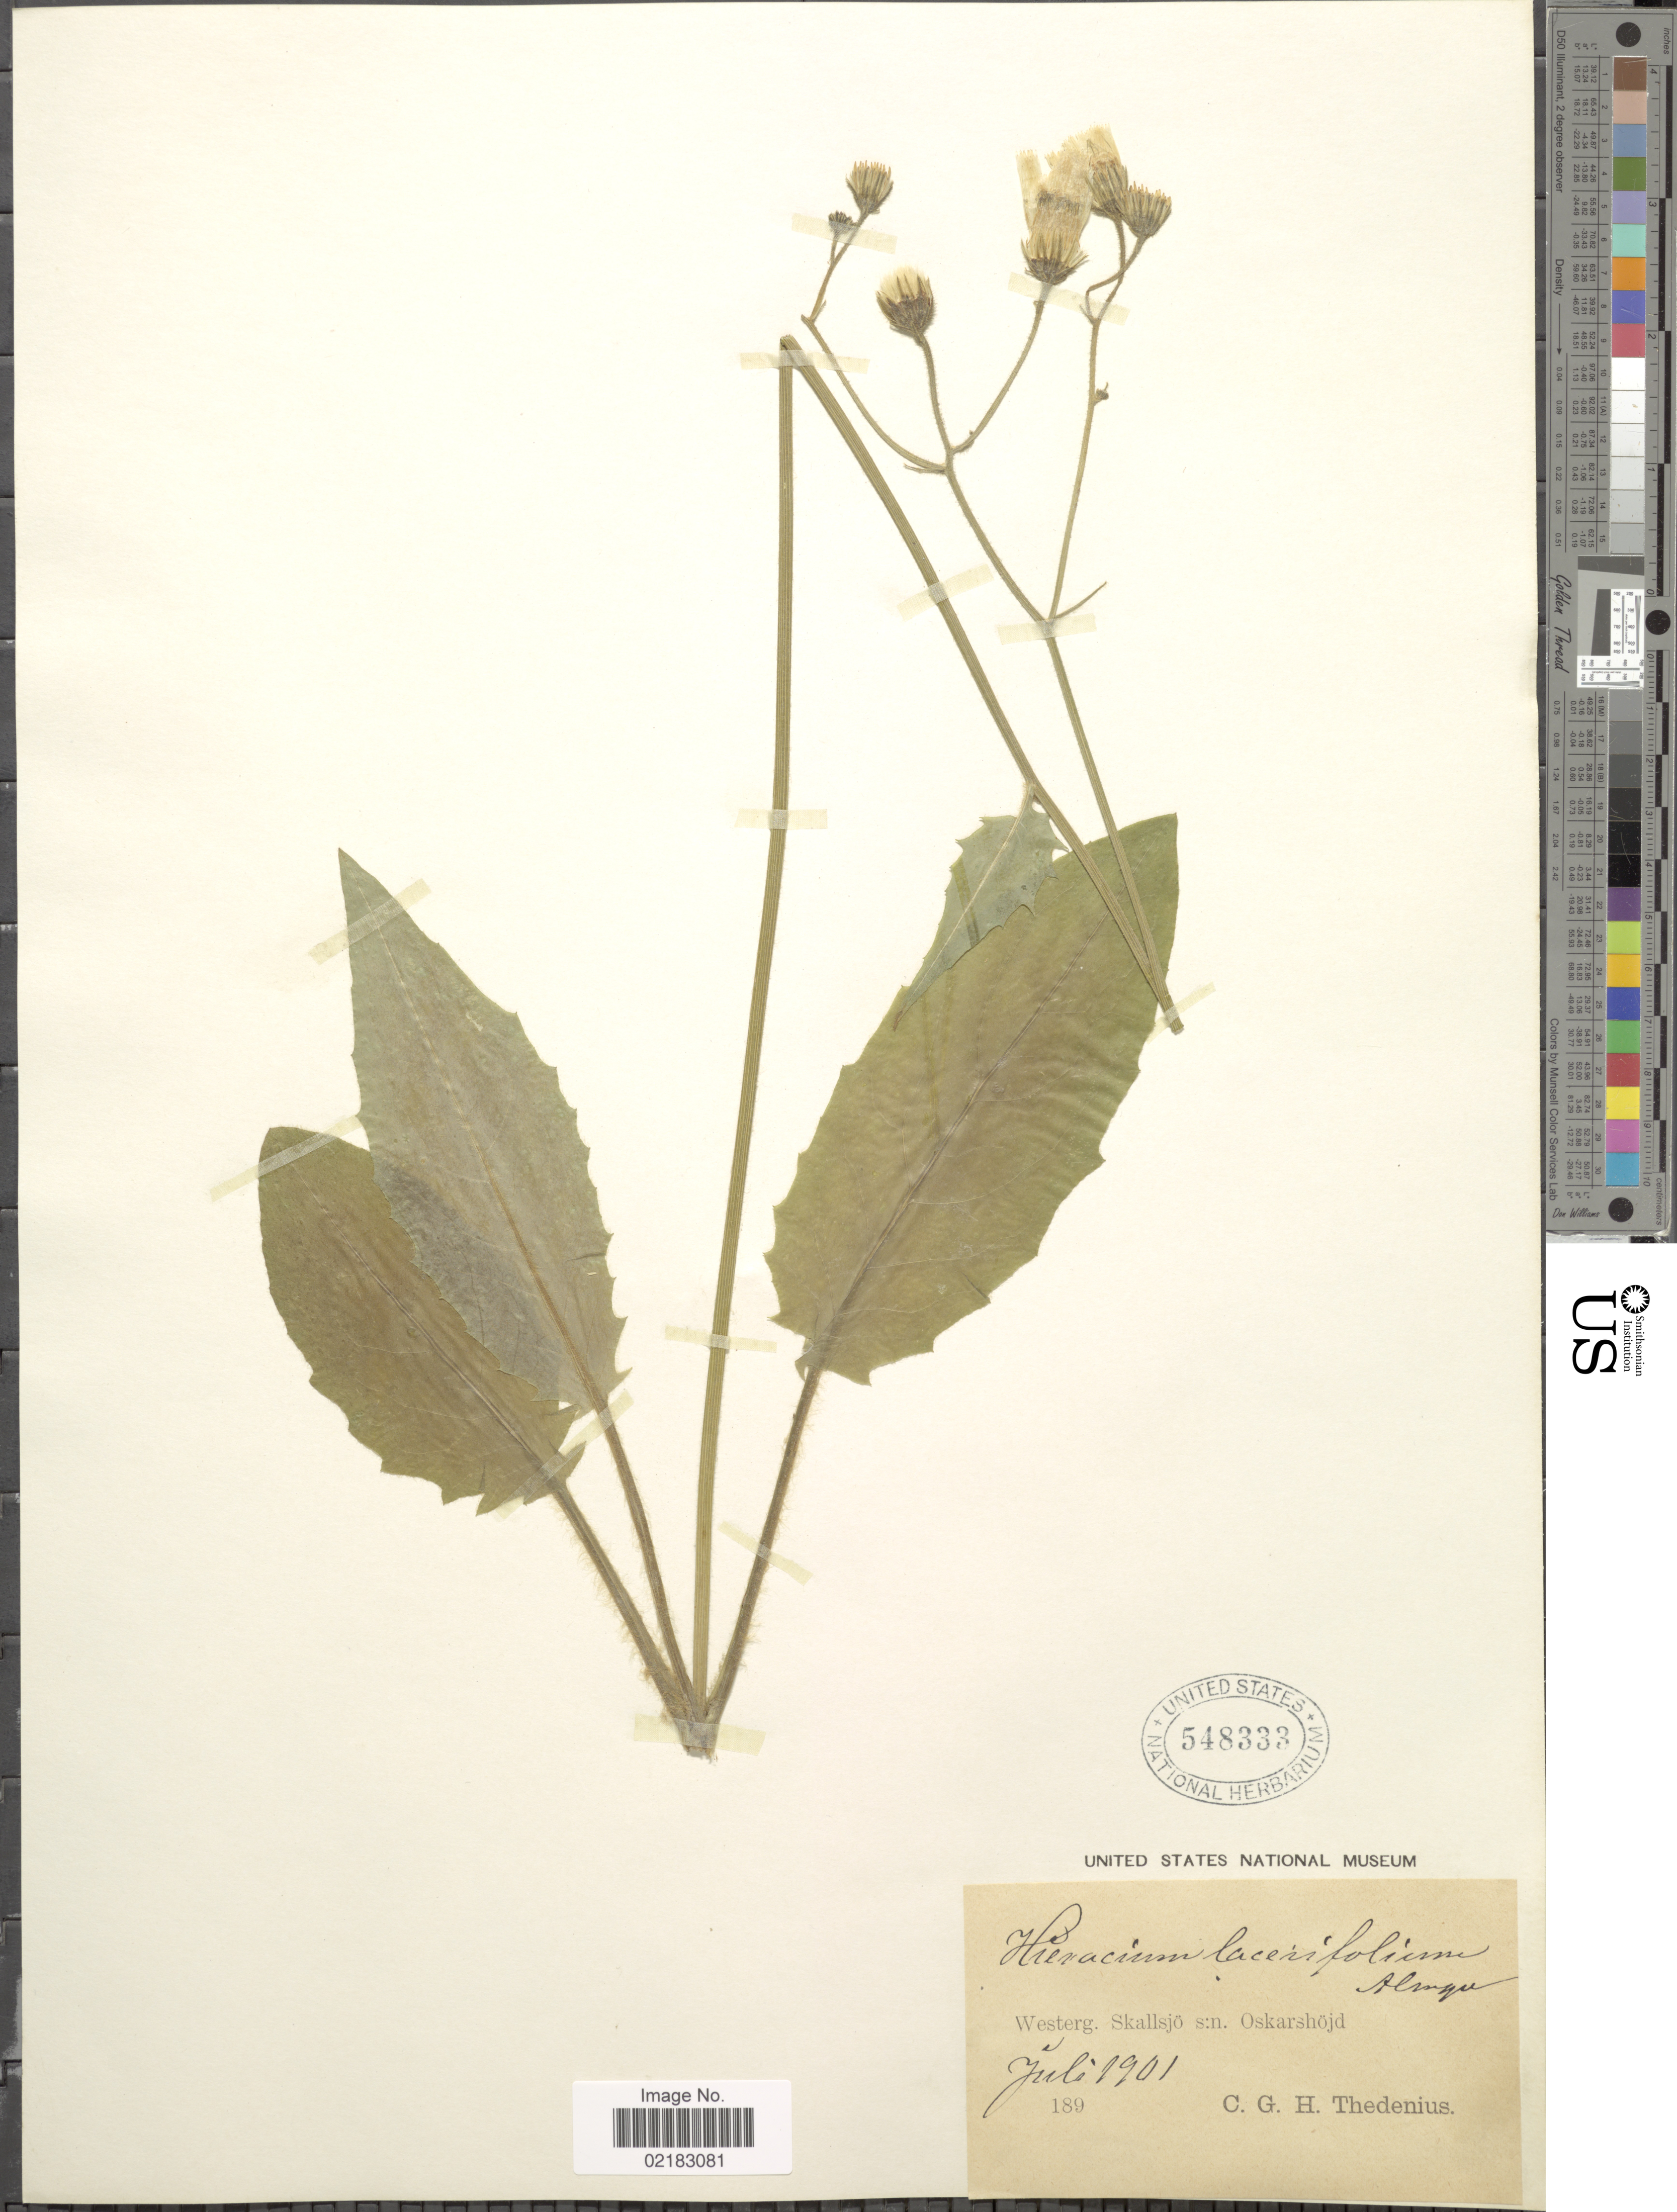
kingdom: Plantae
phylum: Tracheophyta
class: Magnoliopsida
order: Asterales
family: Asteraceae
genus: Hieracium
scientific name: Hieracium lacerifolium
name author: Almquist ex Dahlst.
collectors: C. Thedenius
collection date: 1901-07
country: Sweden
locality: Westerg. Skallsjo,s:n Oskarshojd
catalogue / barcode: US 548333